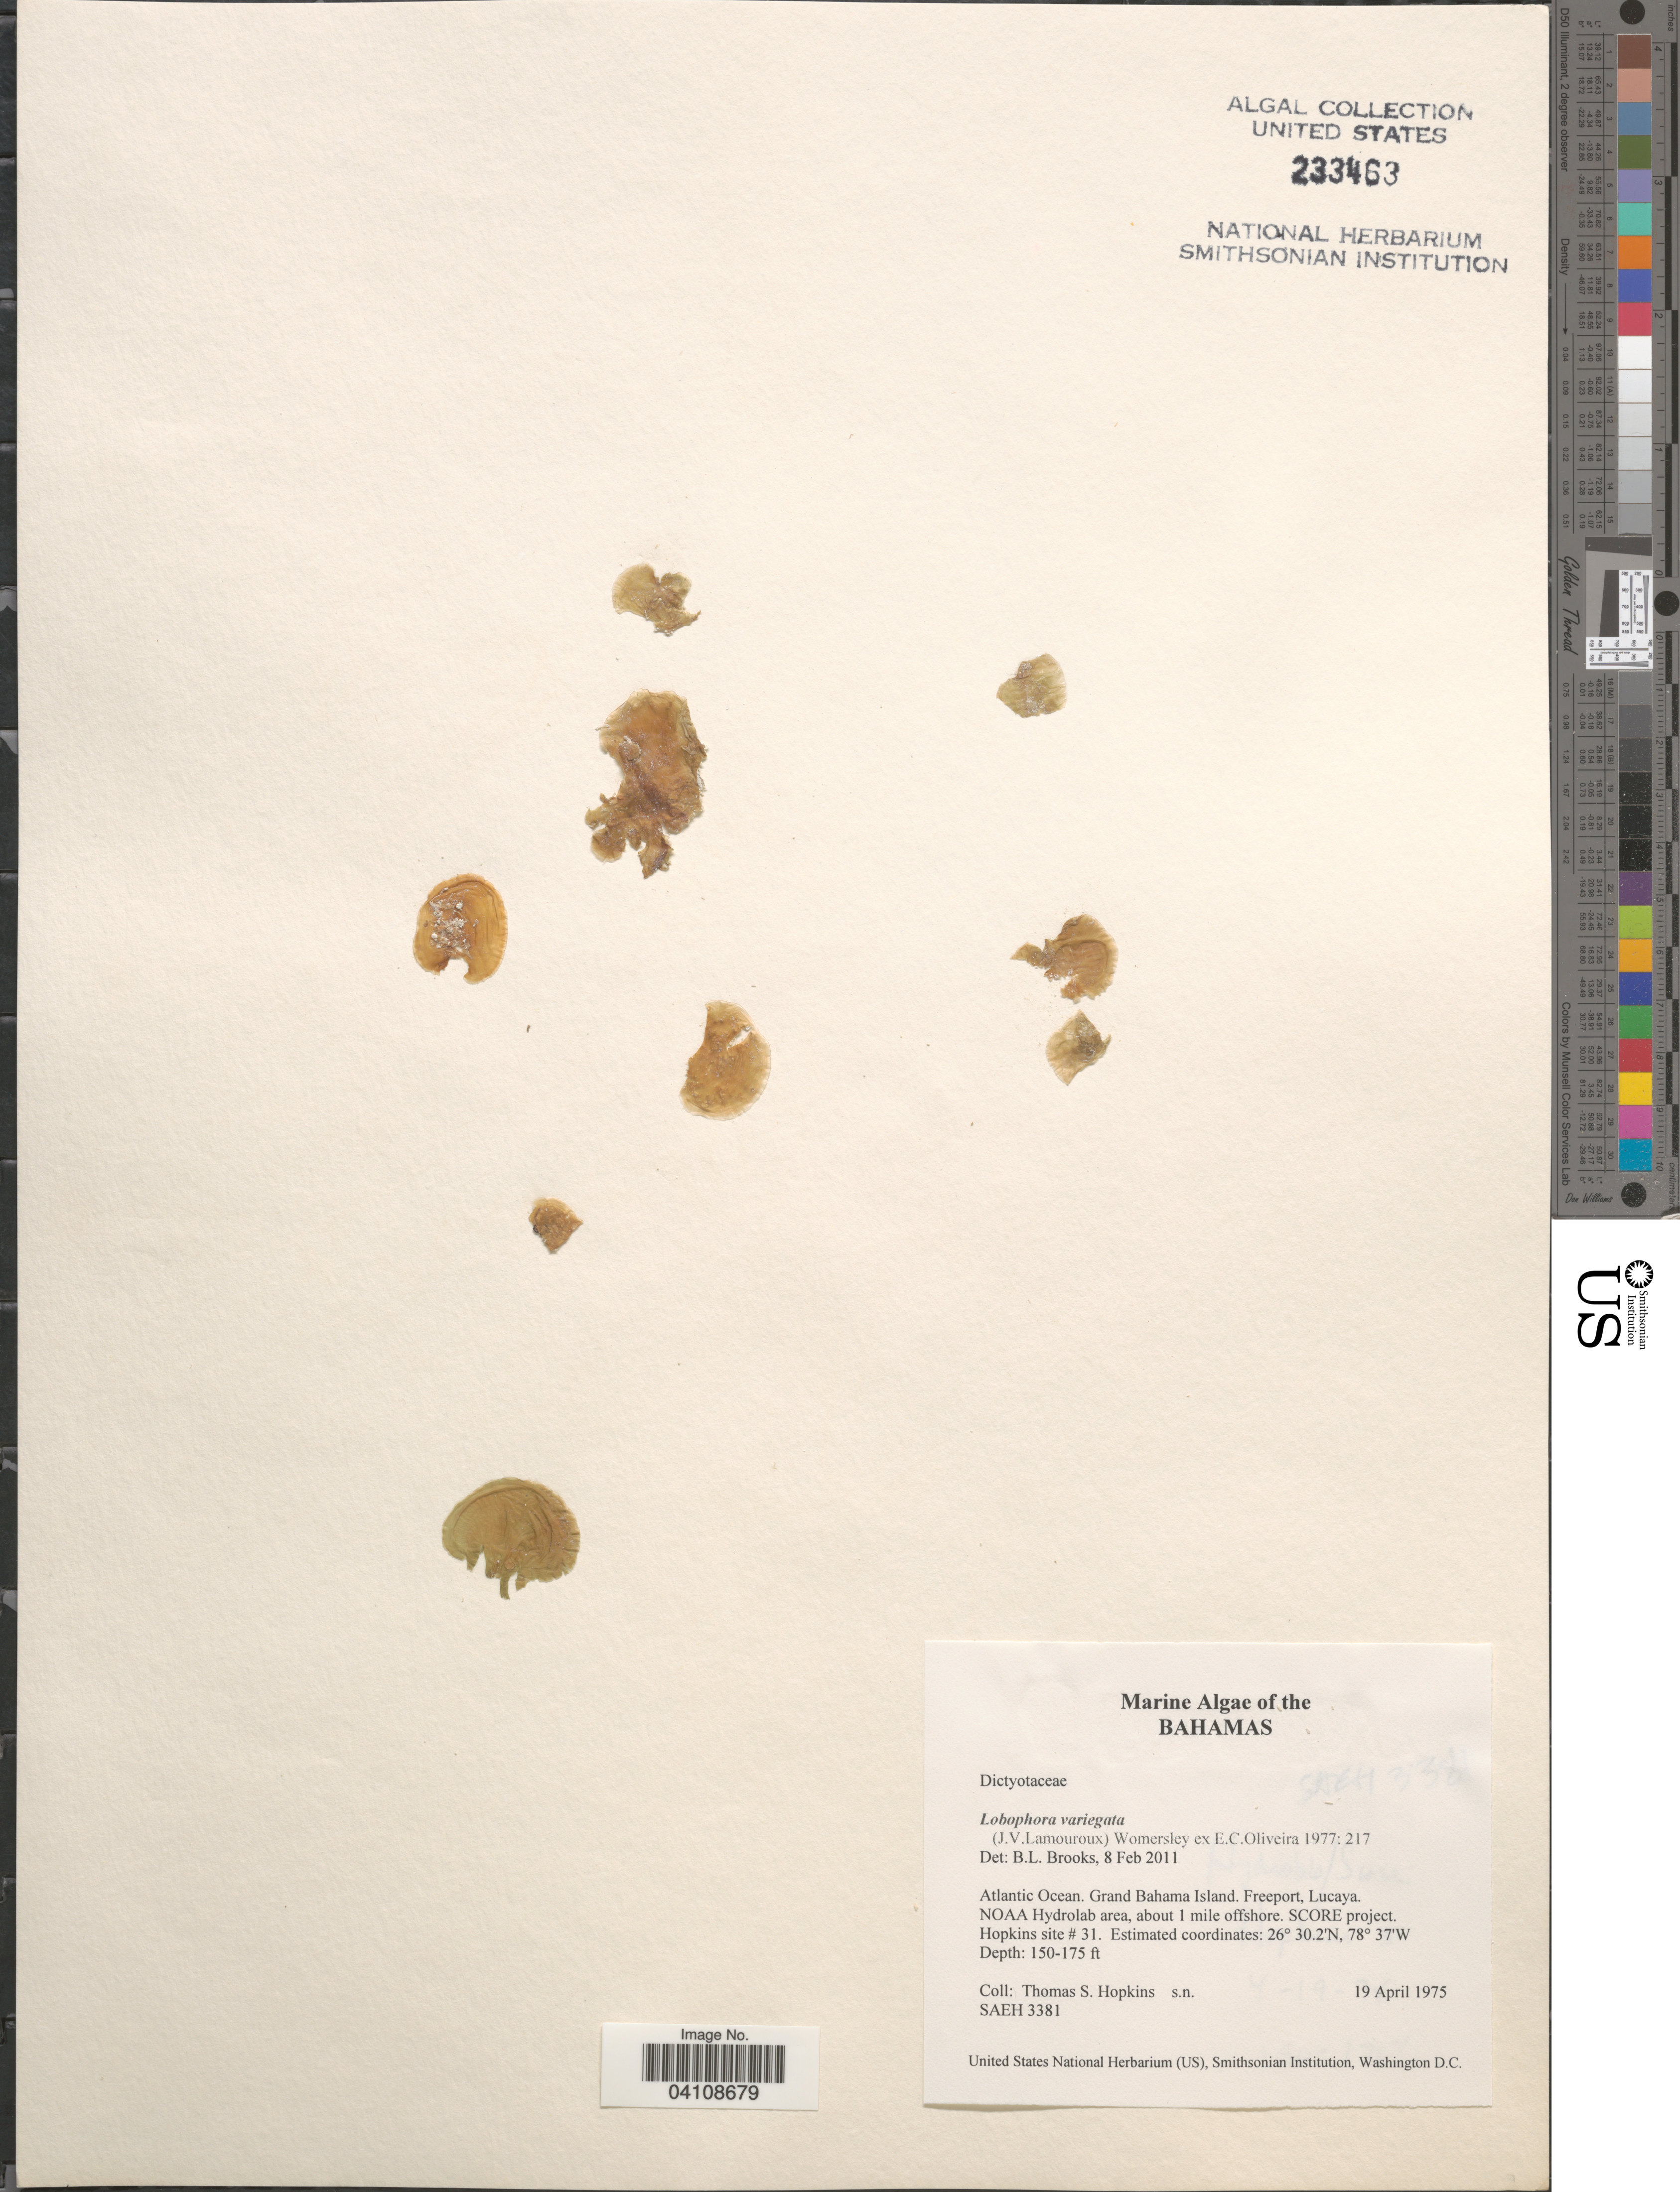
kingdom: Chromista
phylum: Ochrophyta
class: Phaeophyceae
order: Dictyotales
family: Dictyotaceae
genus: Lobophora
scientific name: Lobophora variegata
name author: (J.V.Lamouroux) Womersley & E.C. Oliveira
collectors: T. Hopkins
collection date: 1975-04-19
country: Bahamas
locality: Atlantic Ocean. Grand Bahama Island. Freeport, Lucaya. NOAA Hydrolab area, about 1 mile offshore. SCORE project. Hopkins site # 31.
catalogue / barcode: US 233463